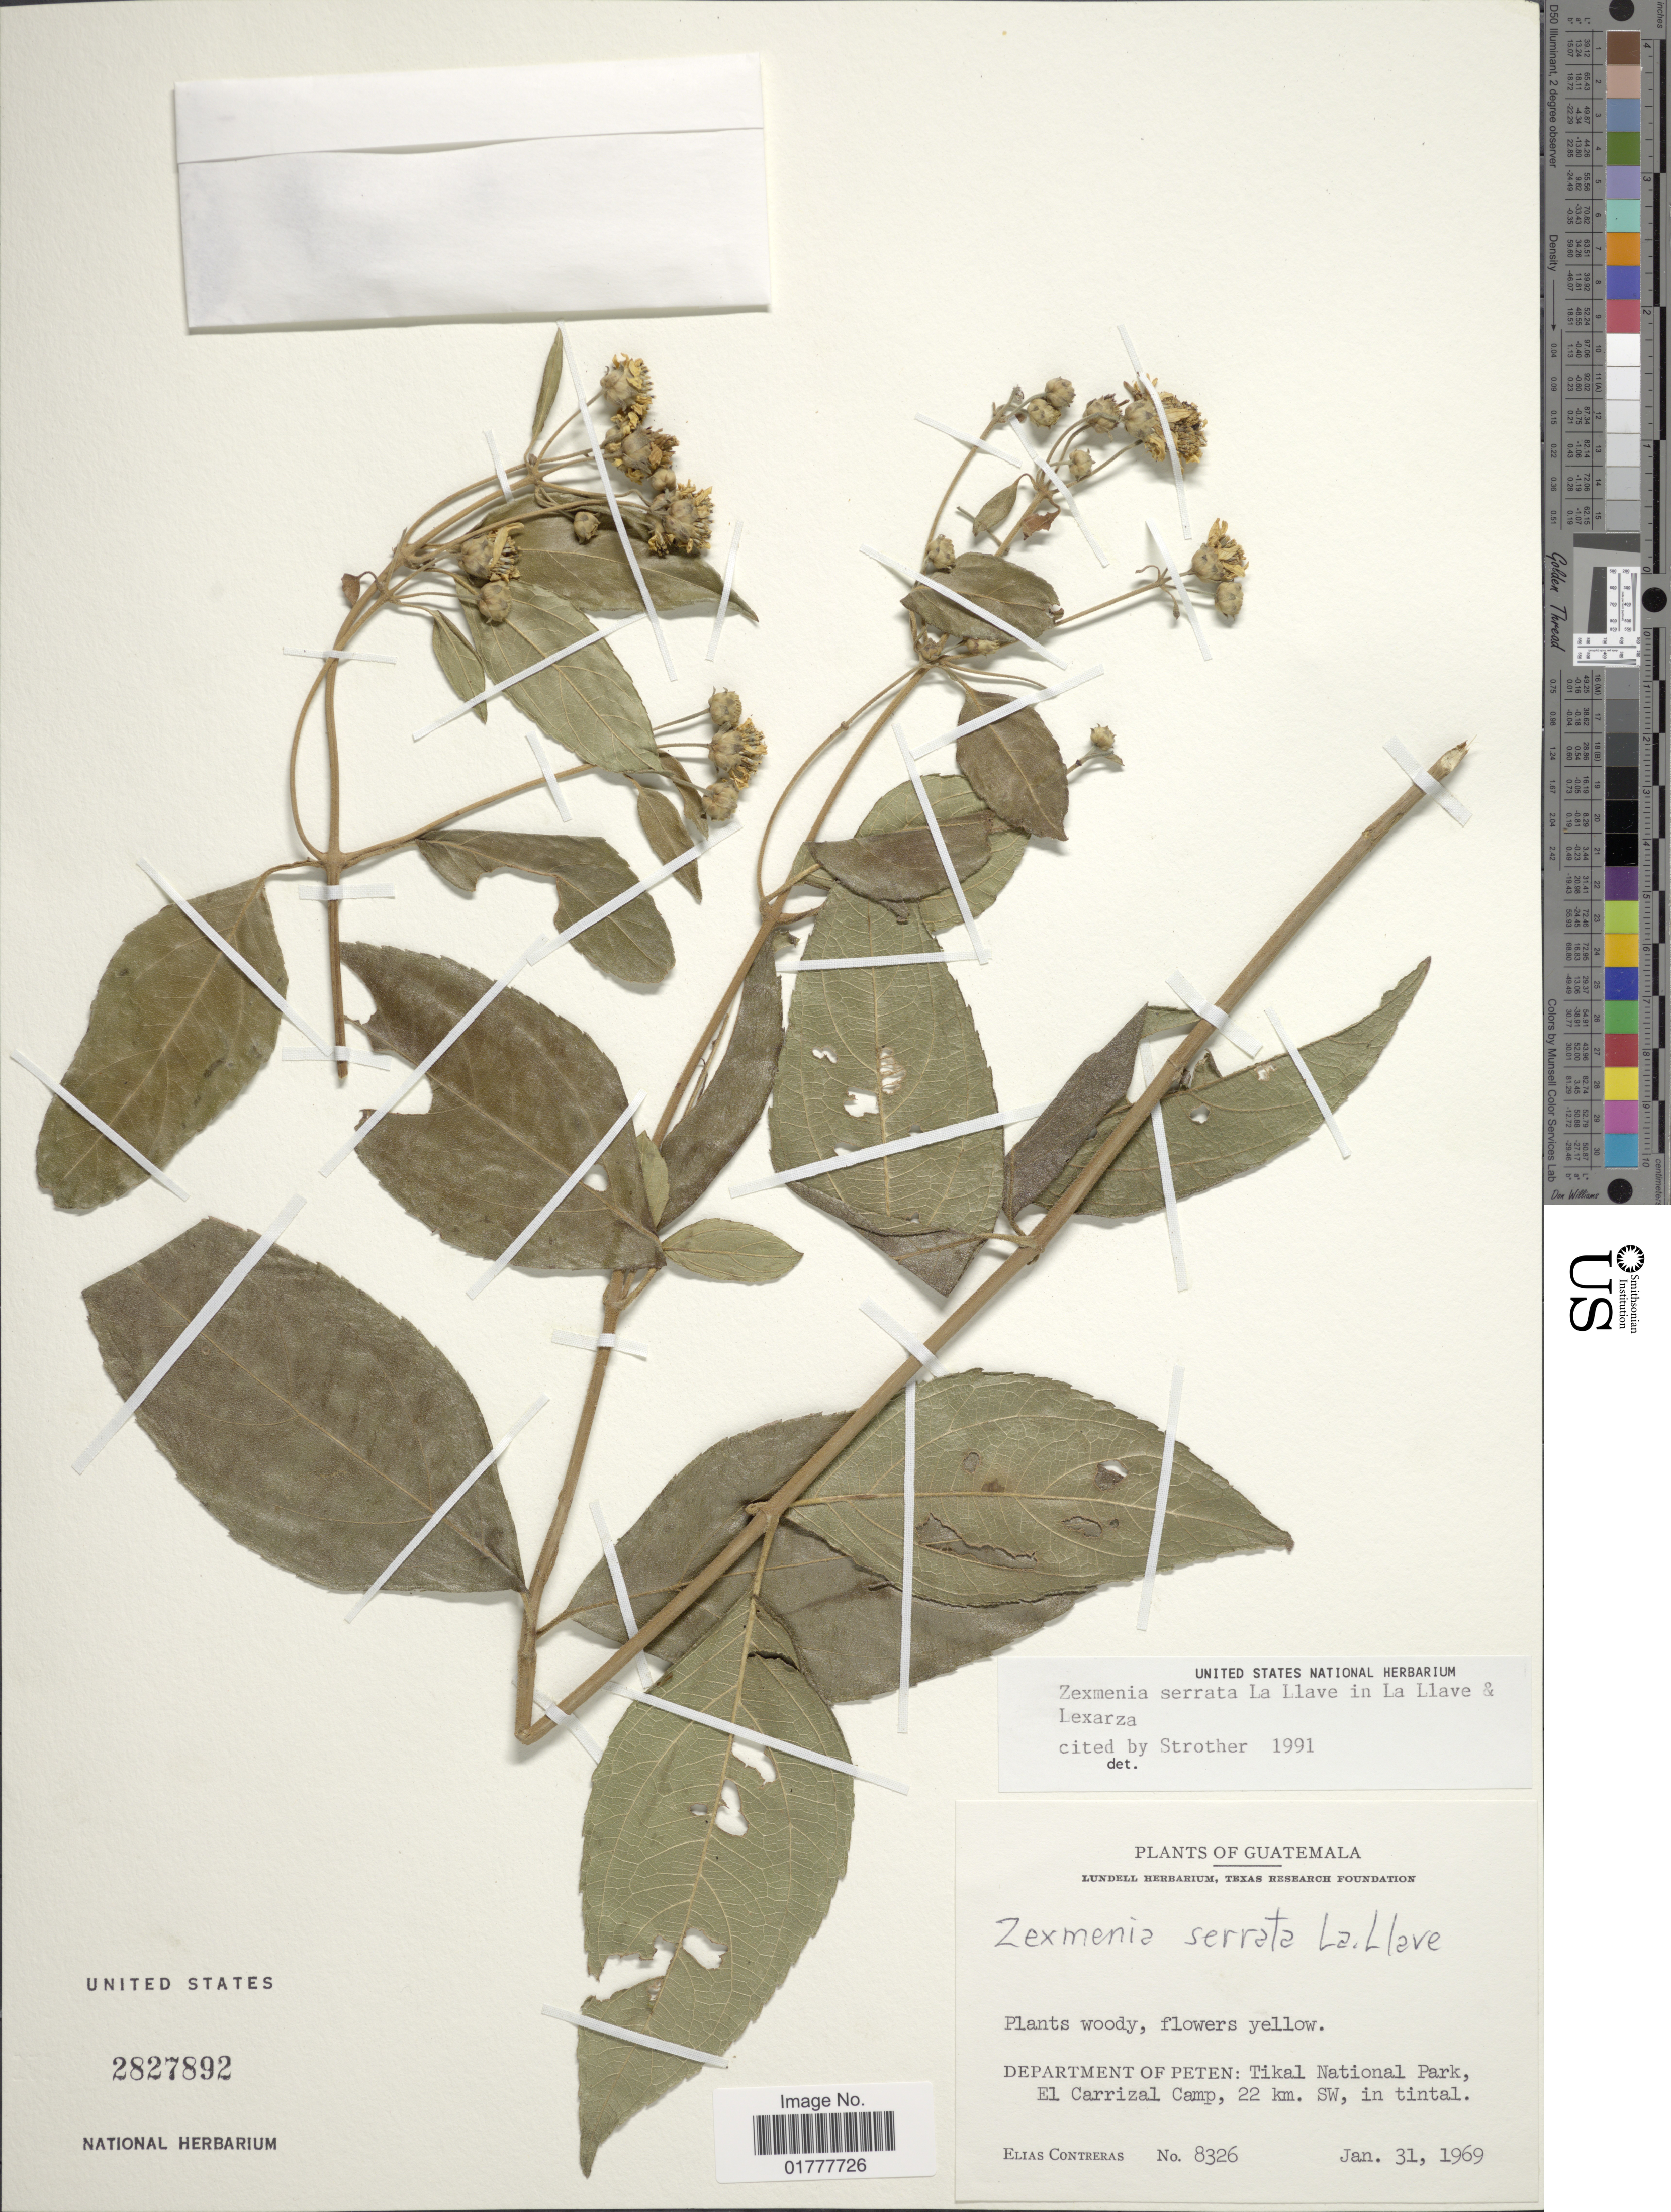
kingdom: Plantae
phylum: Tracheophyta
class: Magnoliopsida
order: Asterales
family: Asteraceae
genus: Zexmenia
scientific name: Zexmenia serrata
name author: La Llave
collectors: E. Contreras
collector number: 8326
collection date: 1969-01-31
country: Guatemala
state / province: El Petén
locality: Department of Peten: Tikal National Park, El Carrizal Camp, 22 km SW, in tintal.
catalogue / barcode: US 2827892